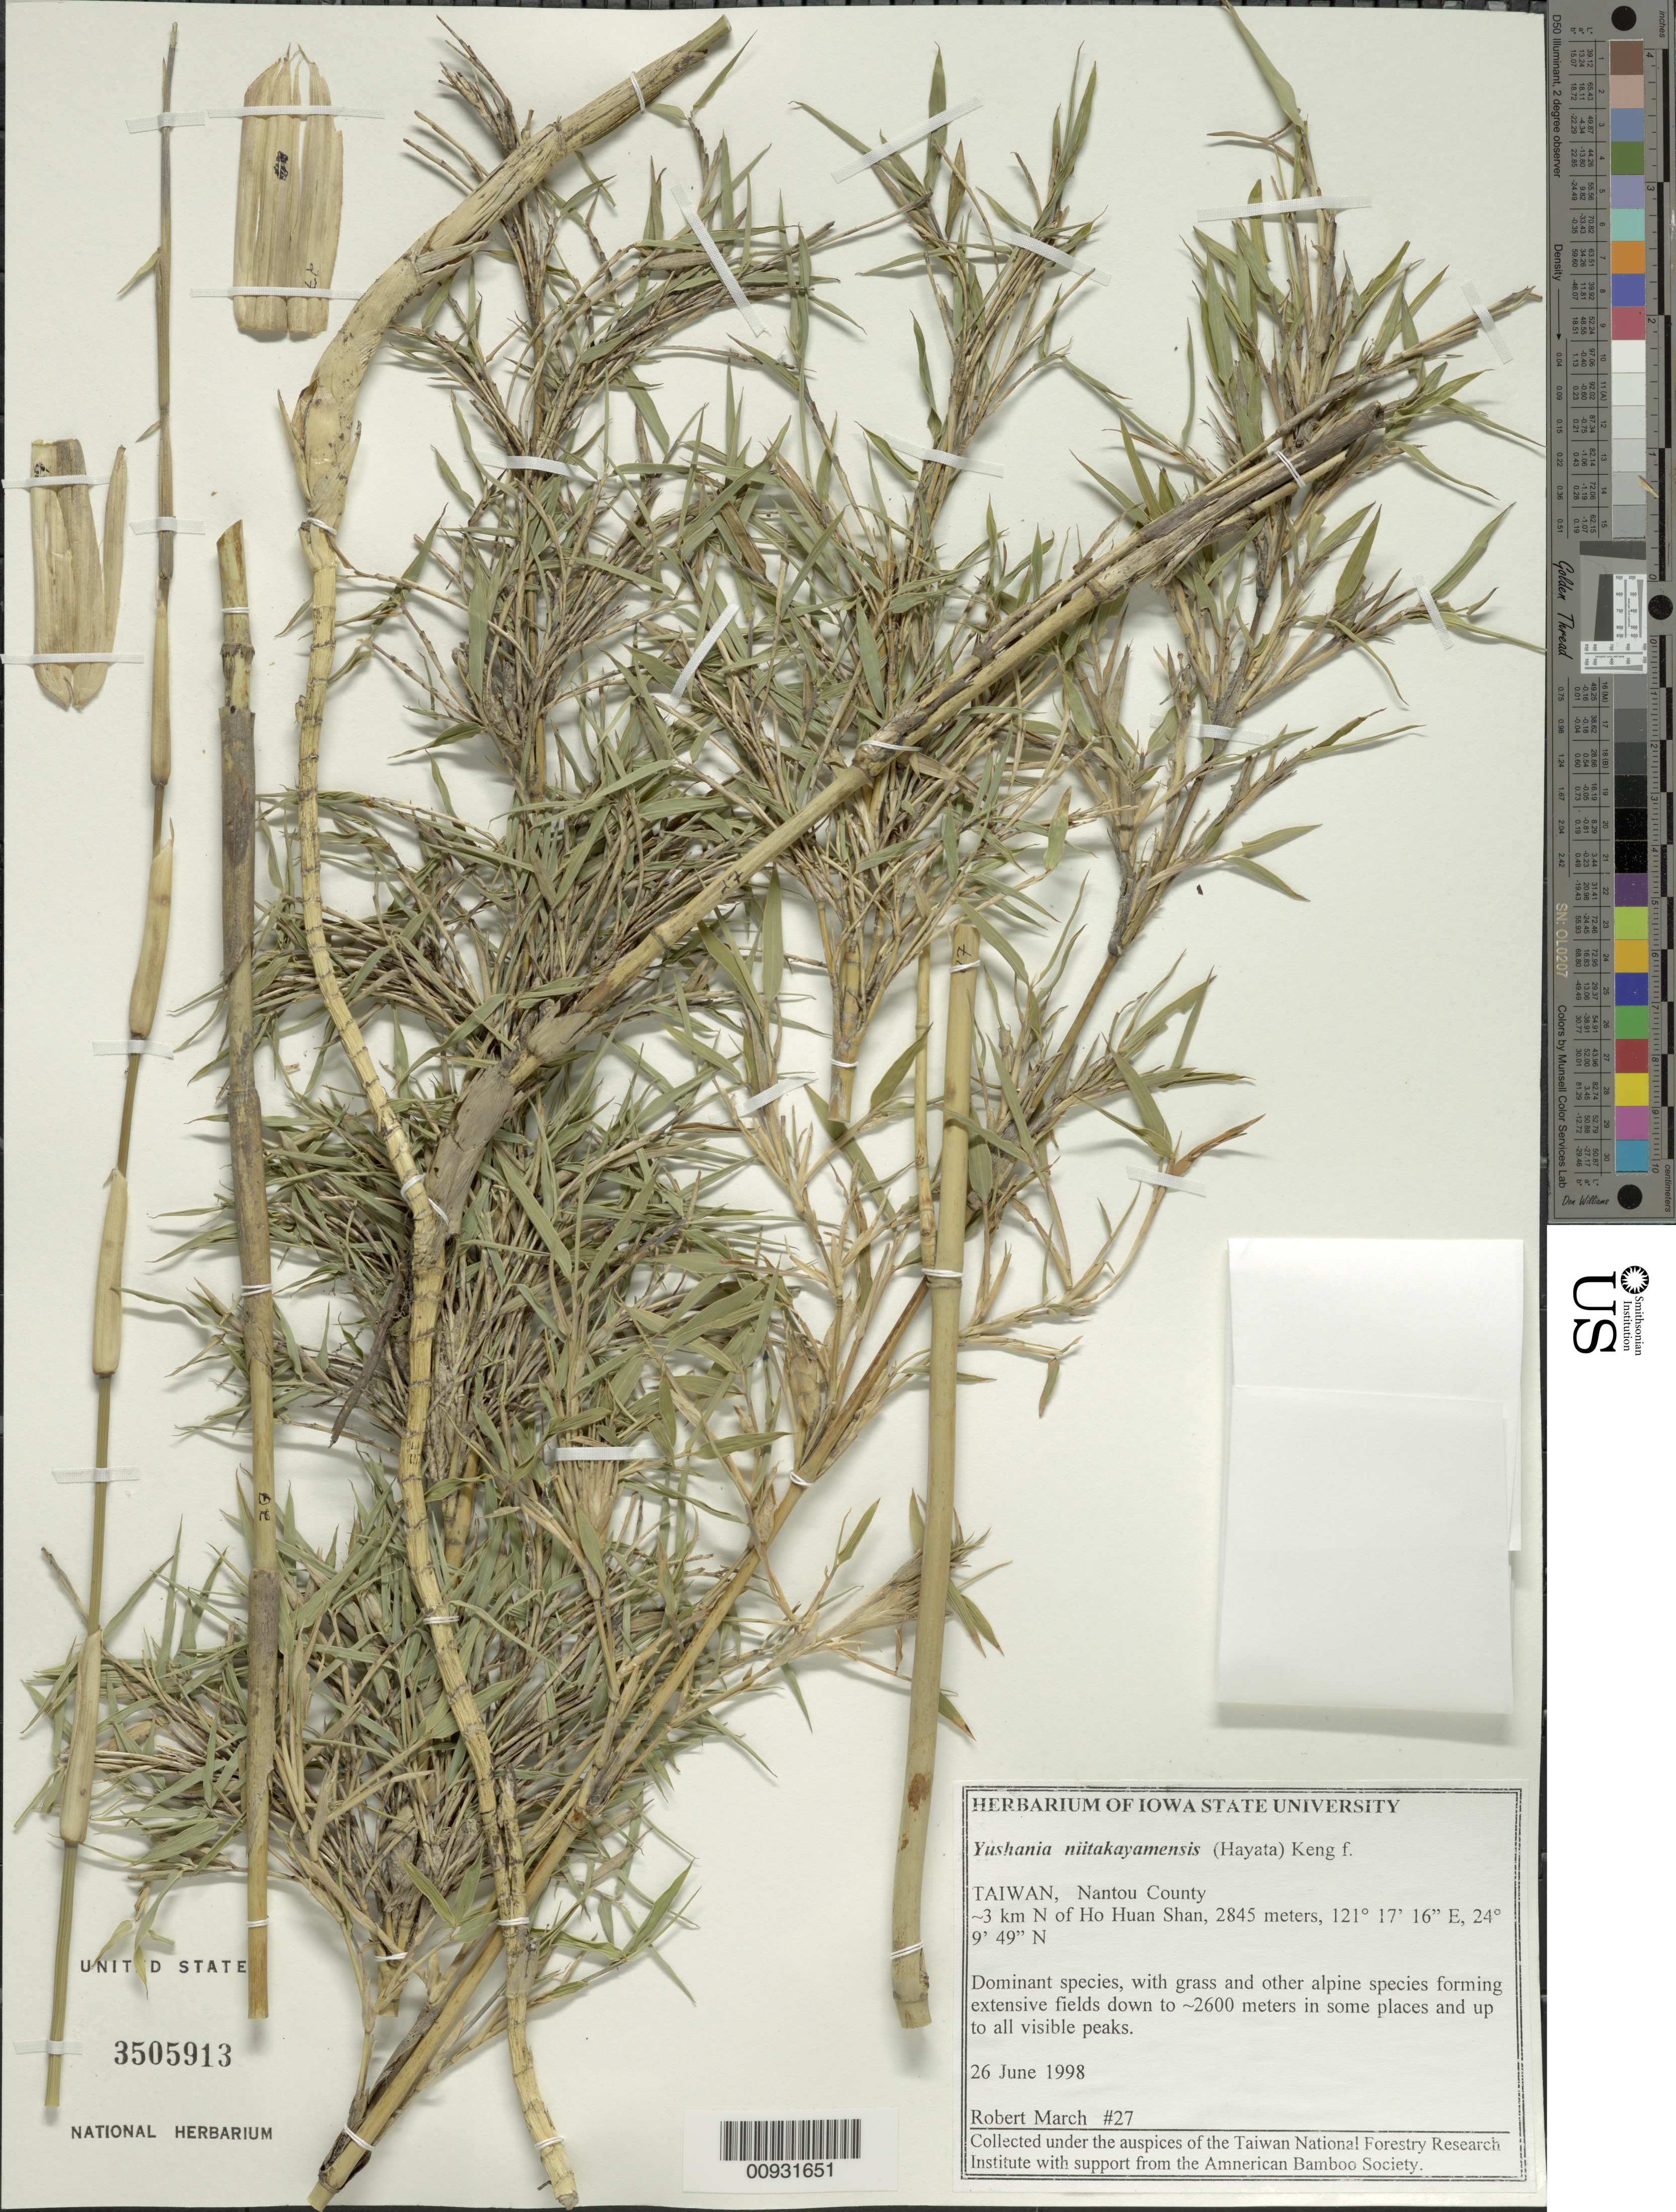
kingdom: Plantae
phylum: Tracheophyta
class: Liliopsida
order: Poales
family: Poaceae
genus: Yushania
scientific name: Yushania niitakayamensis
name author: (Hayata) Keng f.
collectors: R. March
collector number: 27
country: Taiwan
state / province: Nantou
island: Taiwan [Formosa]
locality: N of Ho Huan Shan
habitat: r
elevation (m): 2845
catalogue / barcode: US 3505913